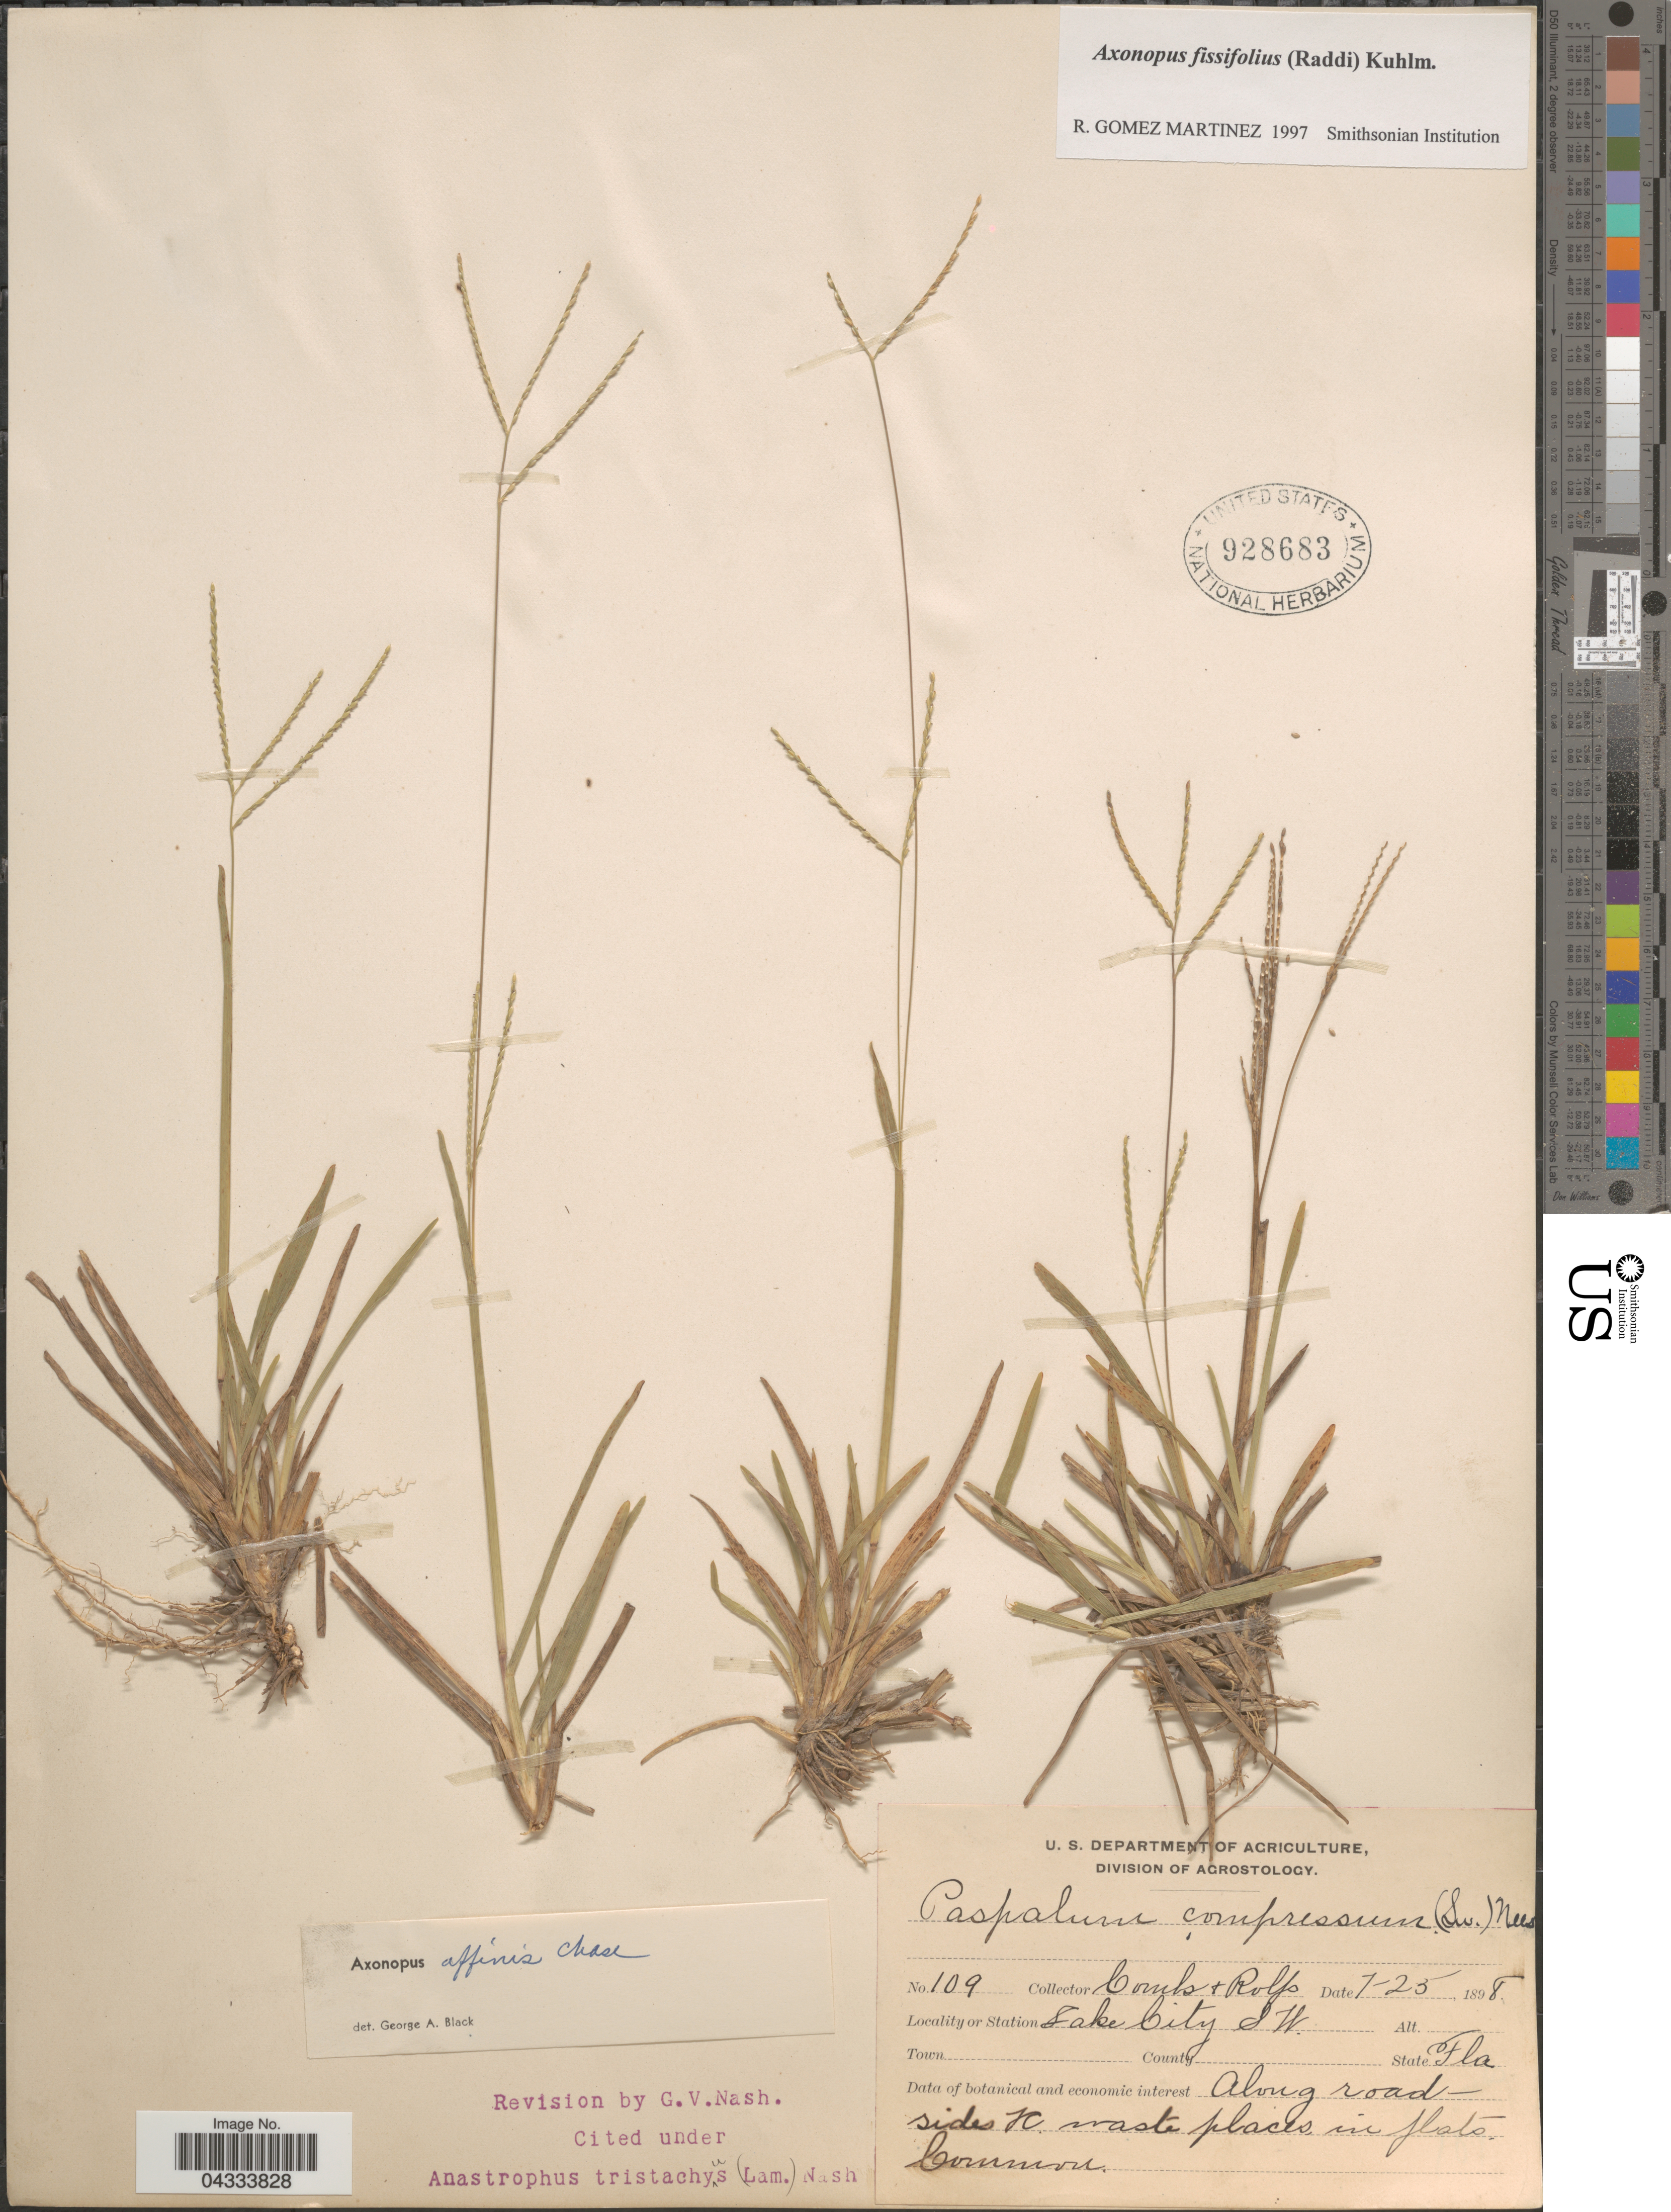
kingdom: Plantae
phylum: Tracheophyta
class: Liliopsida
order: Poales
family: Poaceae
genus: Axonopus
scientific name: Axonopus fissifolius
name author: (Raddi) Kuhlm.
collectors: -. Combs & Rolfs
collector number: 109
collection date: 1898-07-25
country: United States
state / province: Florida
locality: Lake City S.W.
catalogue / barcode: US 928683